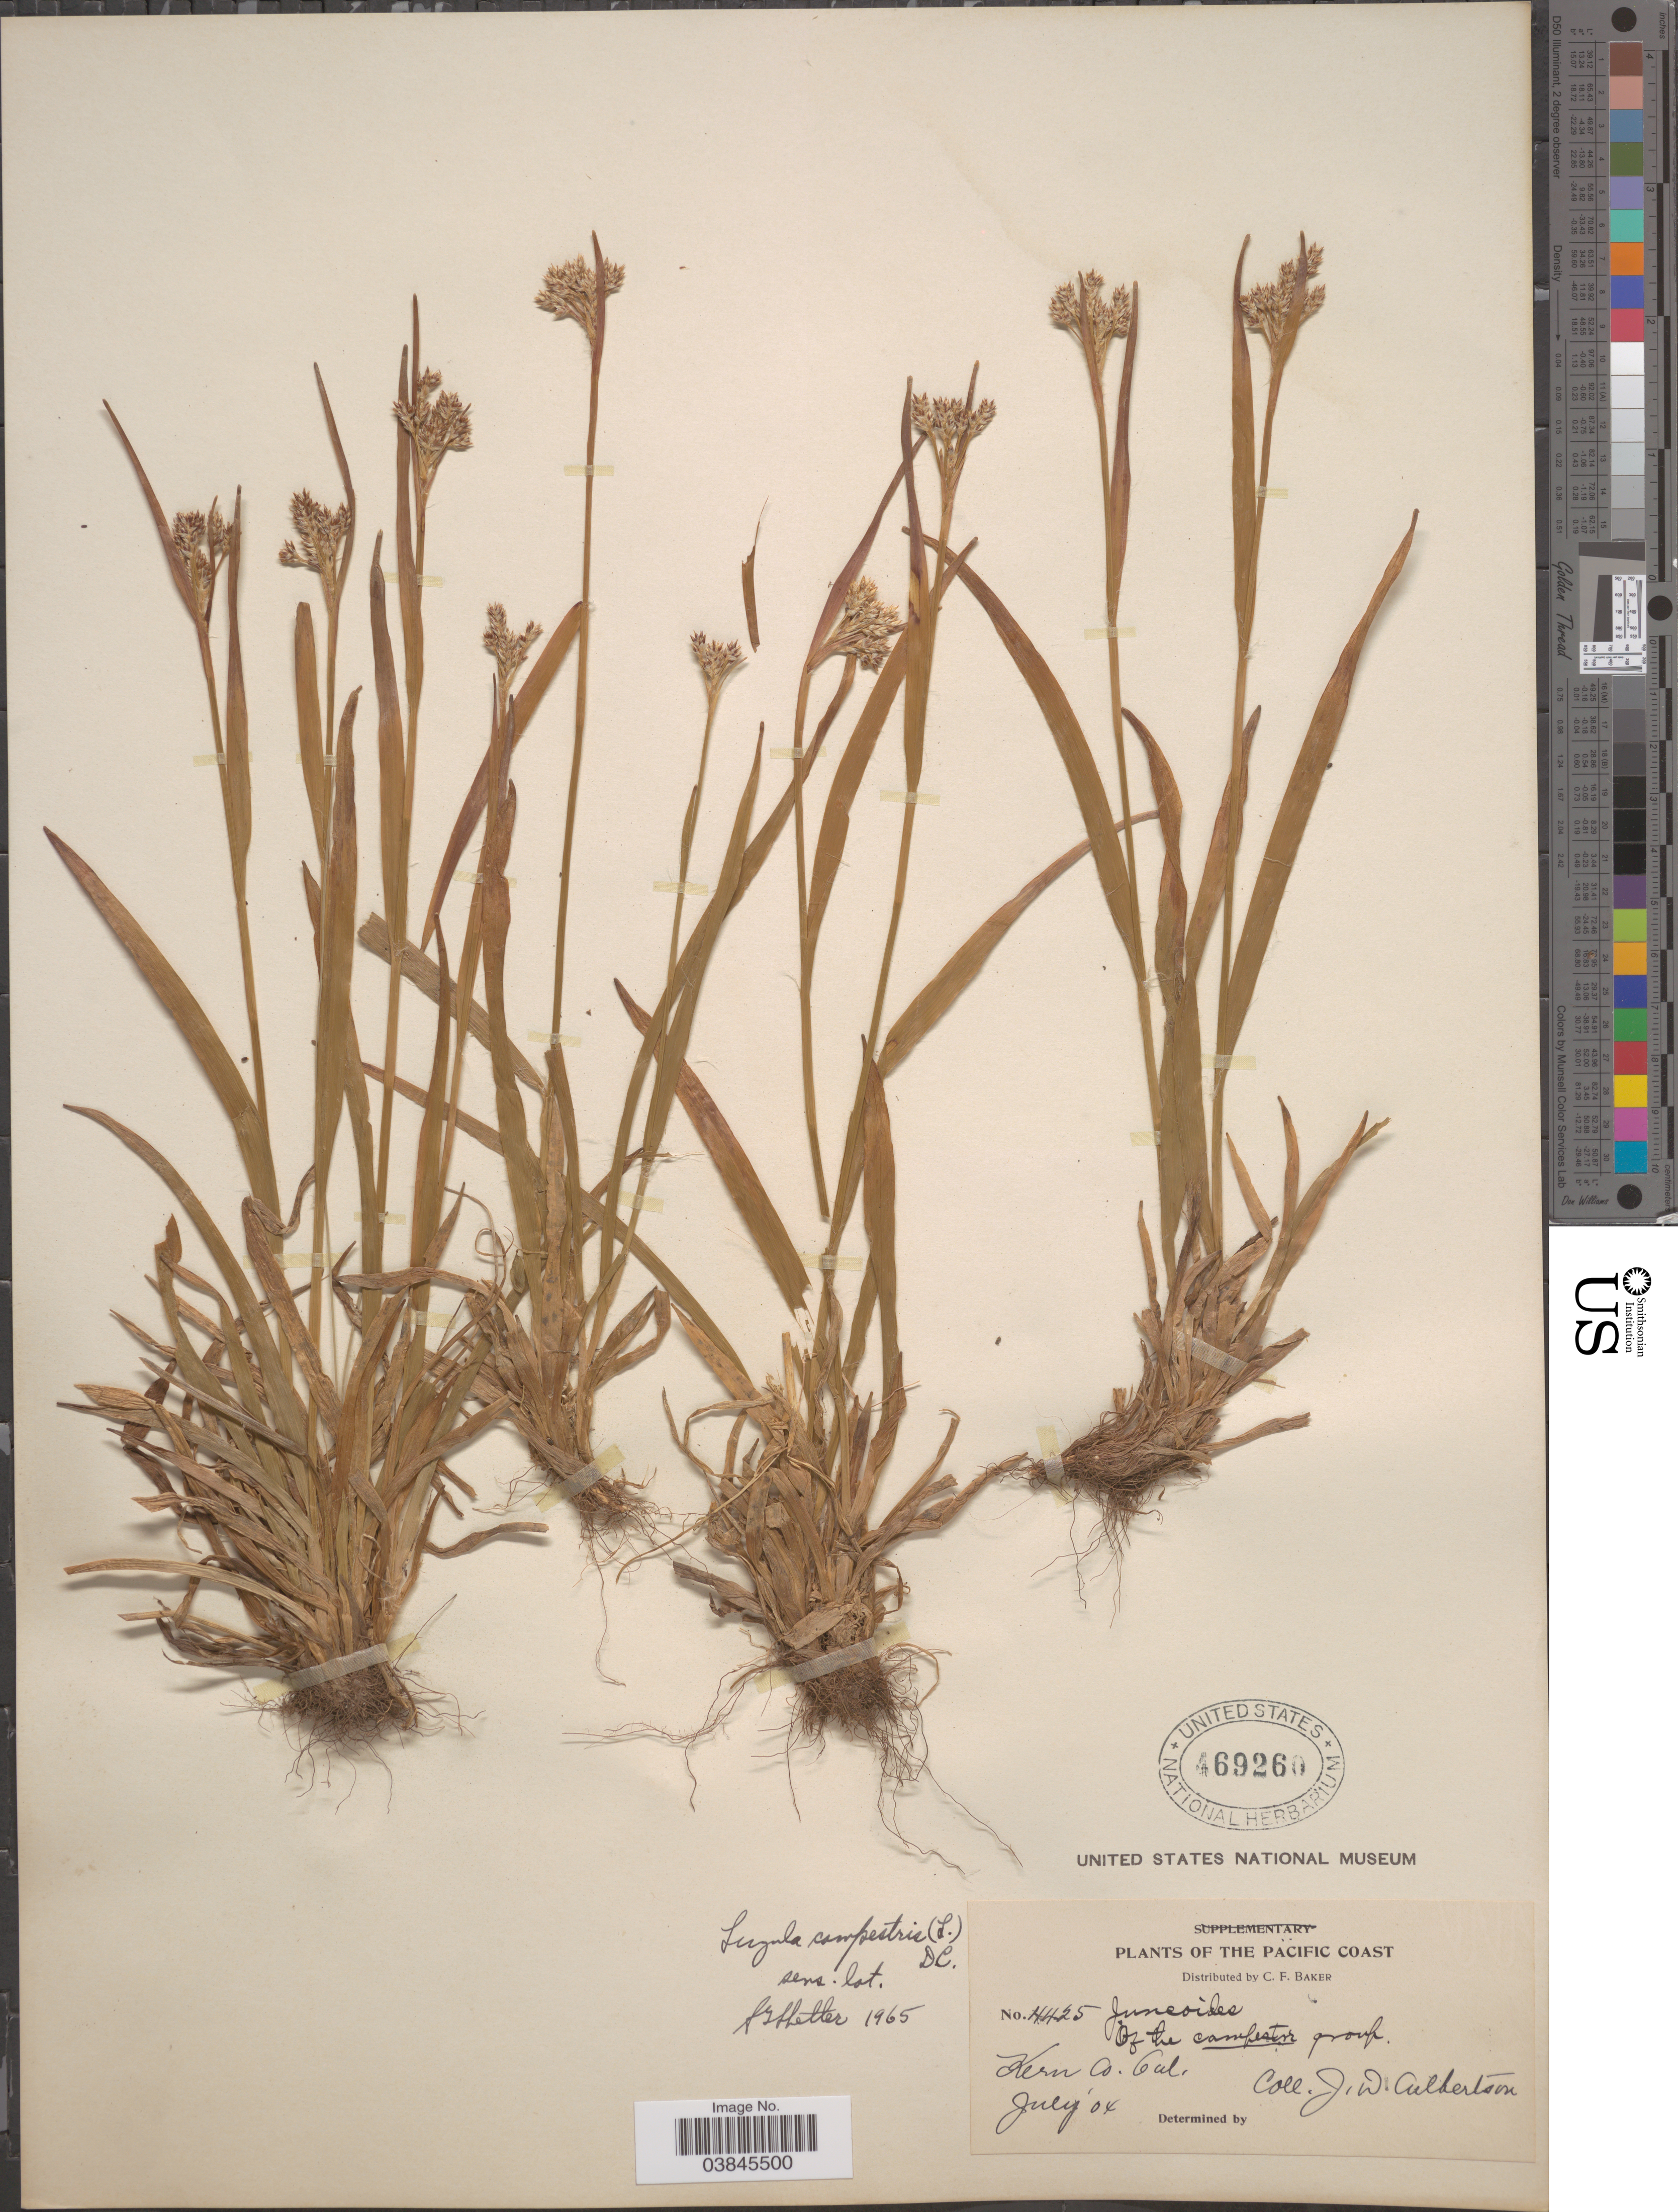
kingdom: Plantae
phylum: Tracheophyta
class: Liliopsida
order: Poales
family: Juncaceae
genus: Luzula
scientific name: Luzula campestris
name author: (L.) DC.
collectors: J. Culberton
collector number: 4425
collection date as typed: Transcribed d/m/y: /7/4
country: United States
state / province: California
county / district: Kern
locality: Pacific Coast. Kern Co.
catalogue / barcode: US 469260